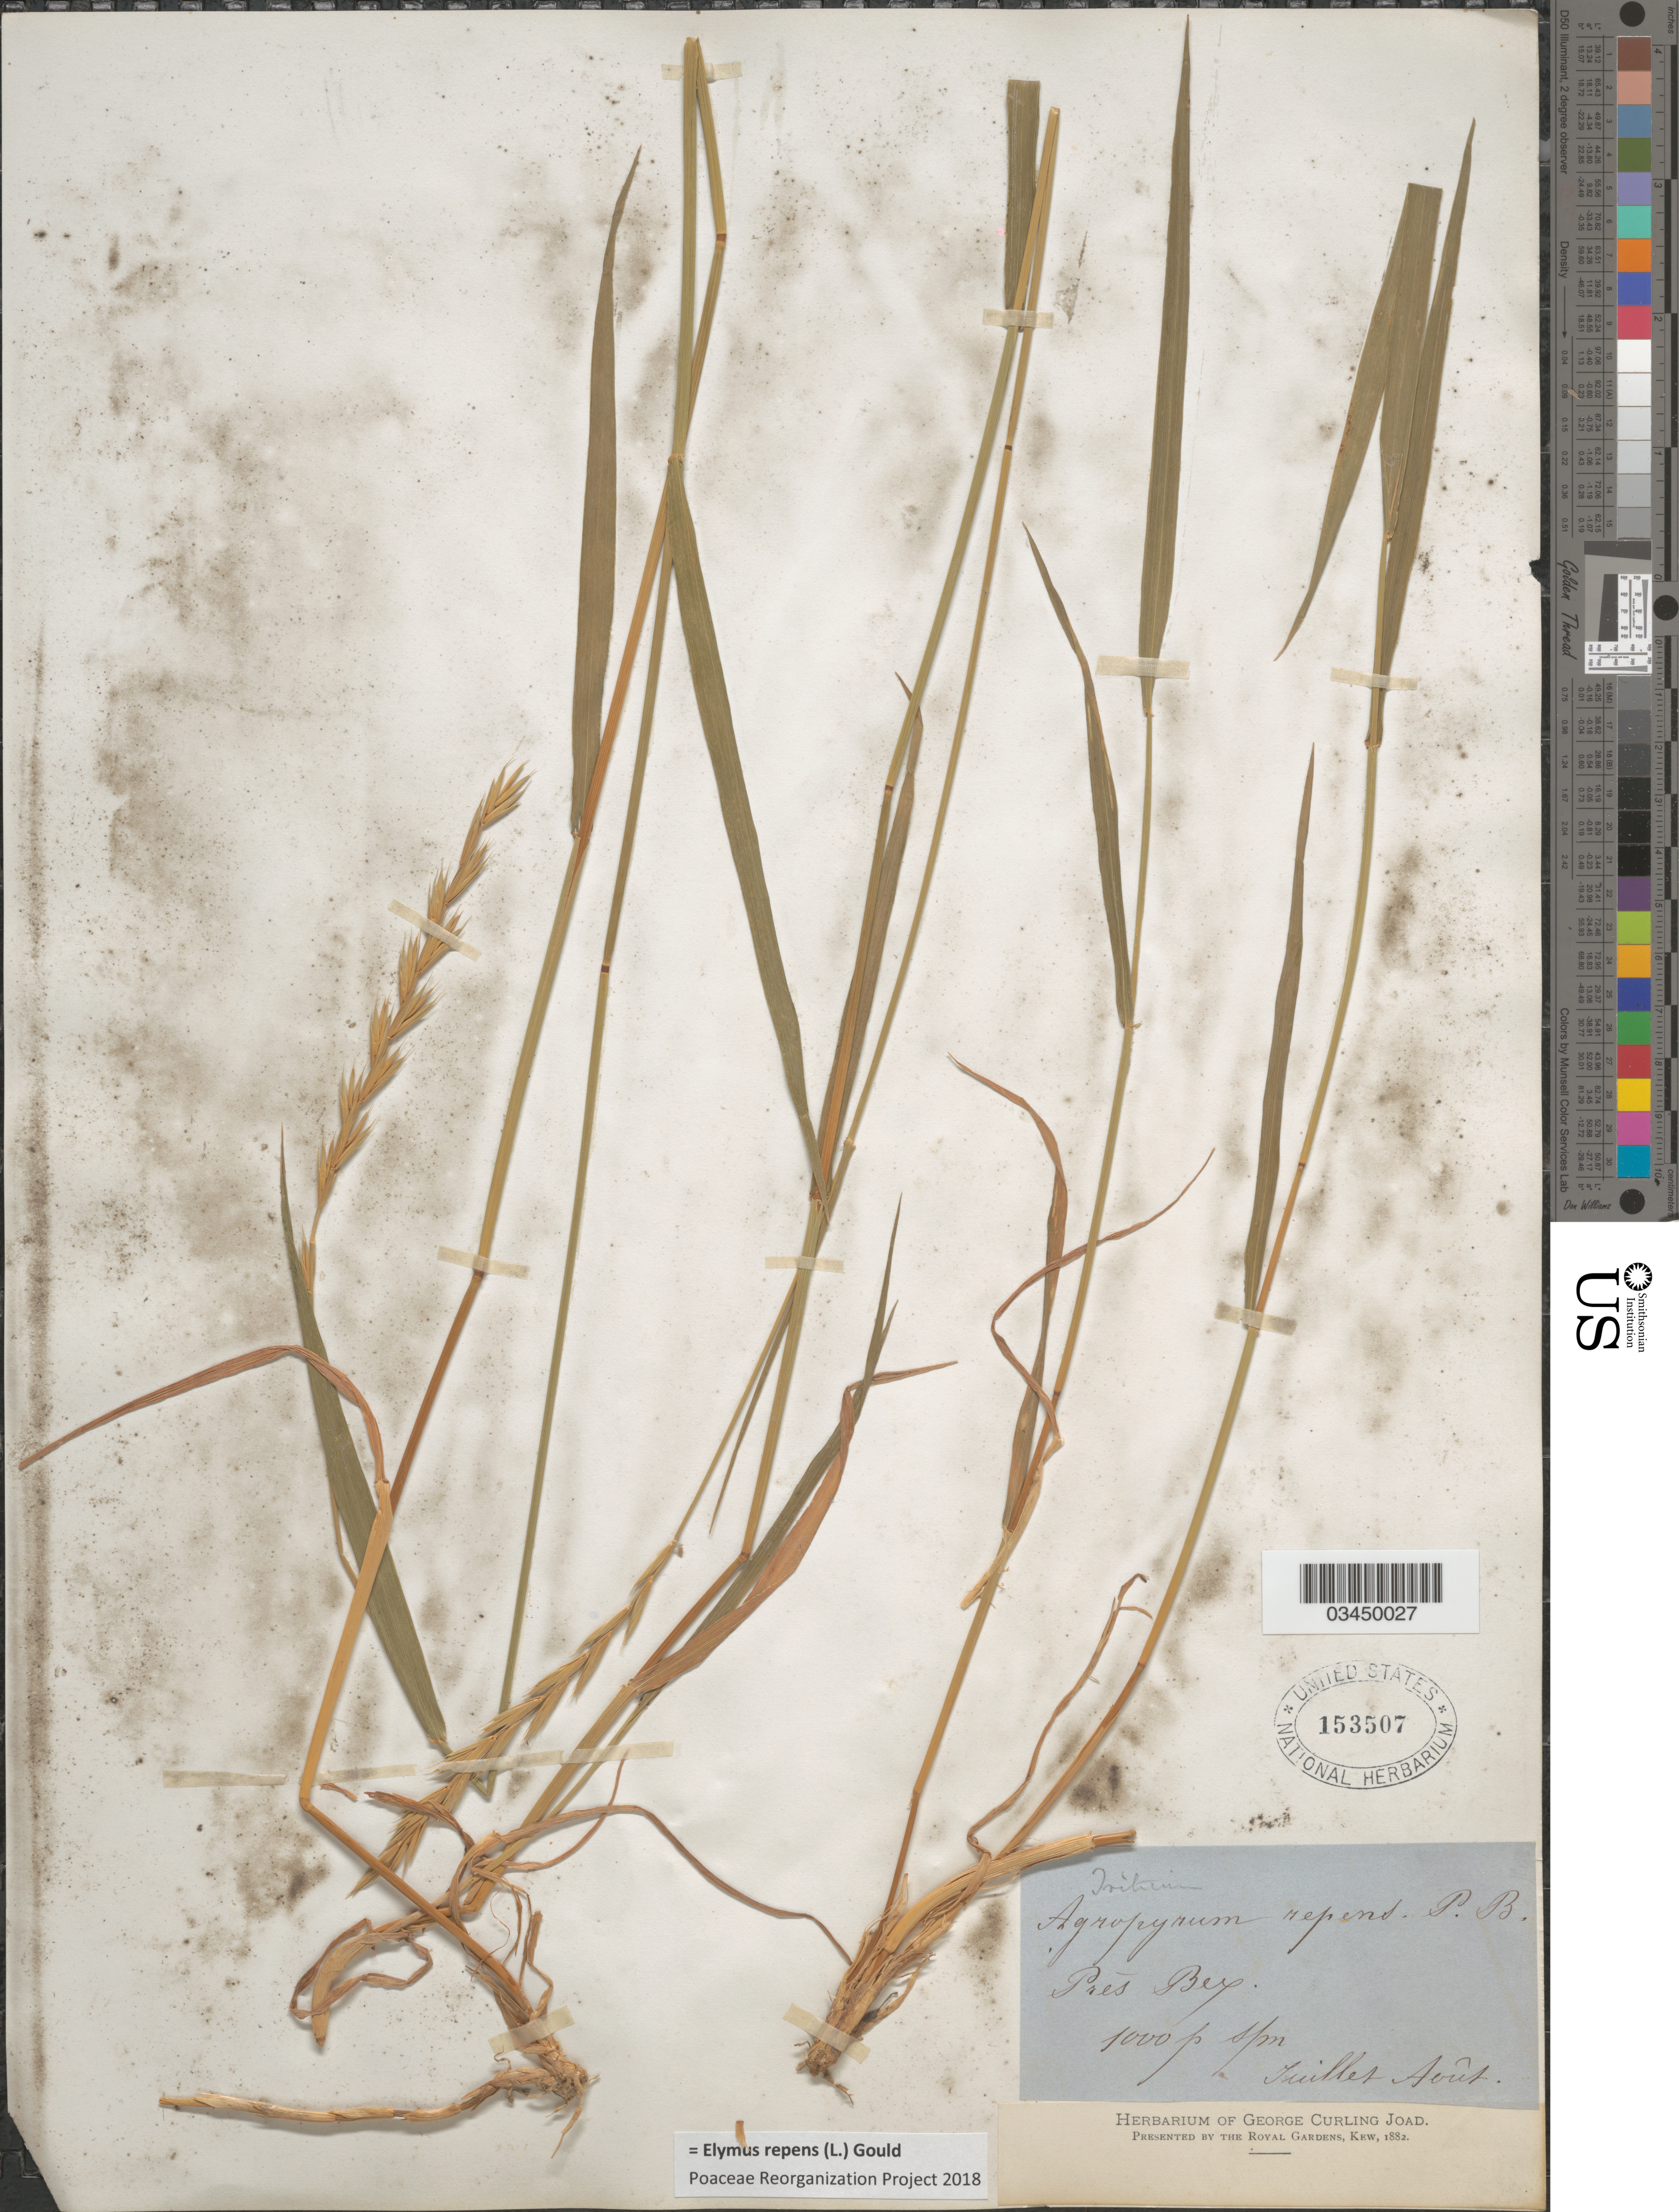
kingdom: Plantae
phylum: Tracheophyta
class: Liliopsida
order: Poales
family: Poaceae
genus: Elymus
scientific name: Elymus repens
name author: (L.) Gould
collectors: ex herb. George Curling Joad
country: Switzerland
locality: Près Bex.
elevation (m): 305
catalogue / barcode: US 153507